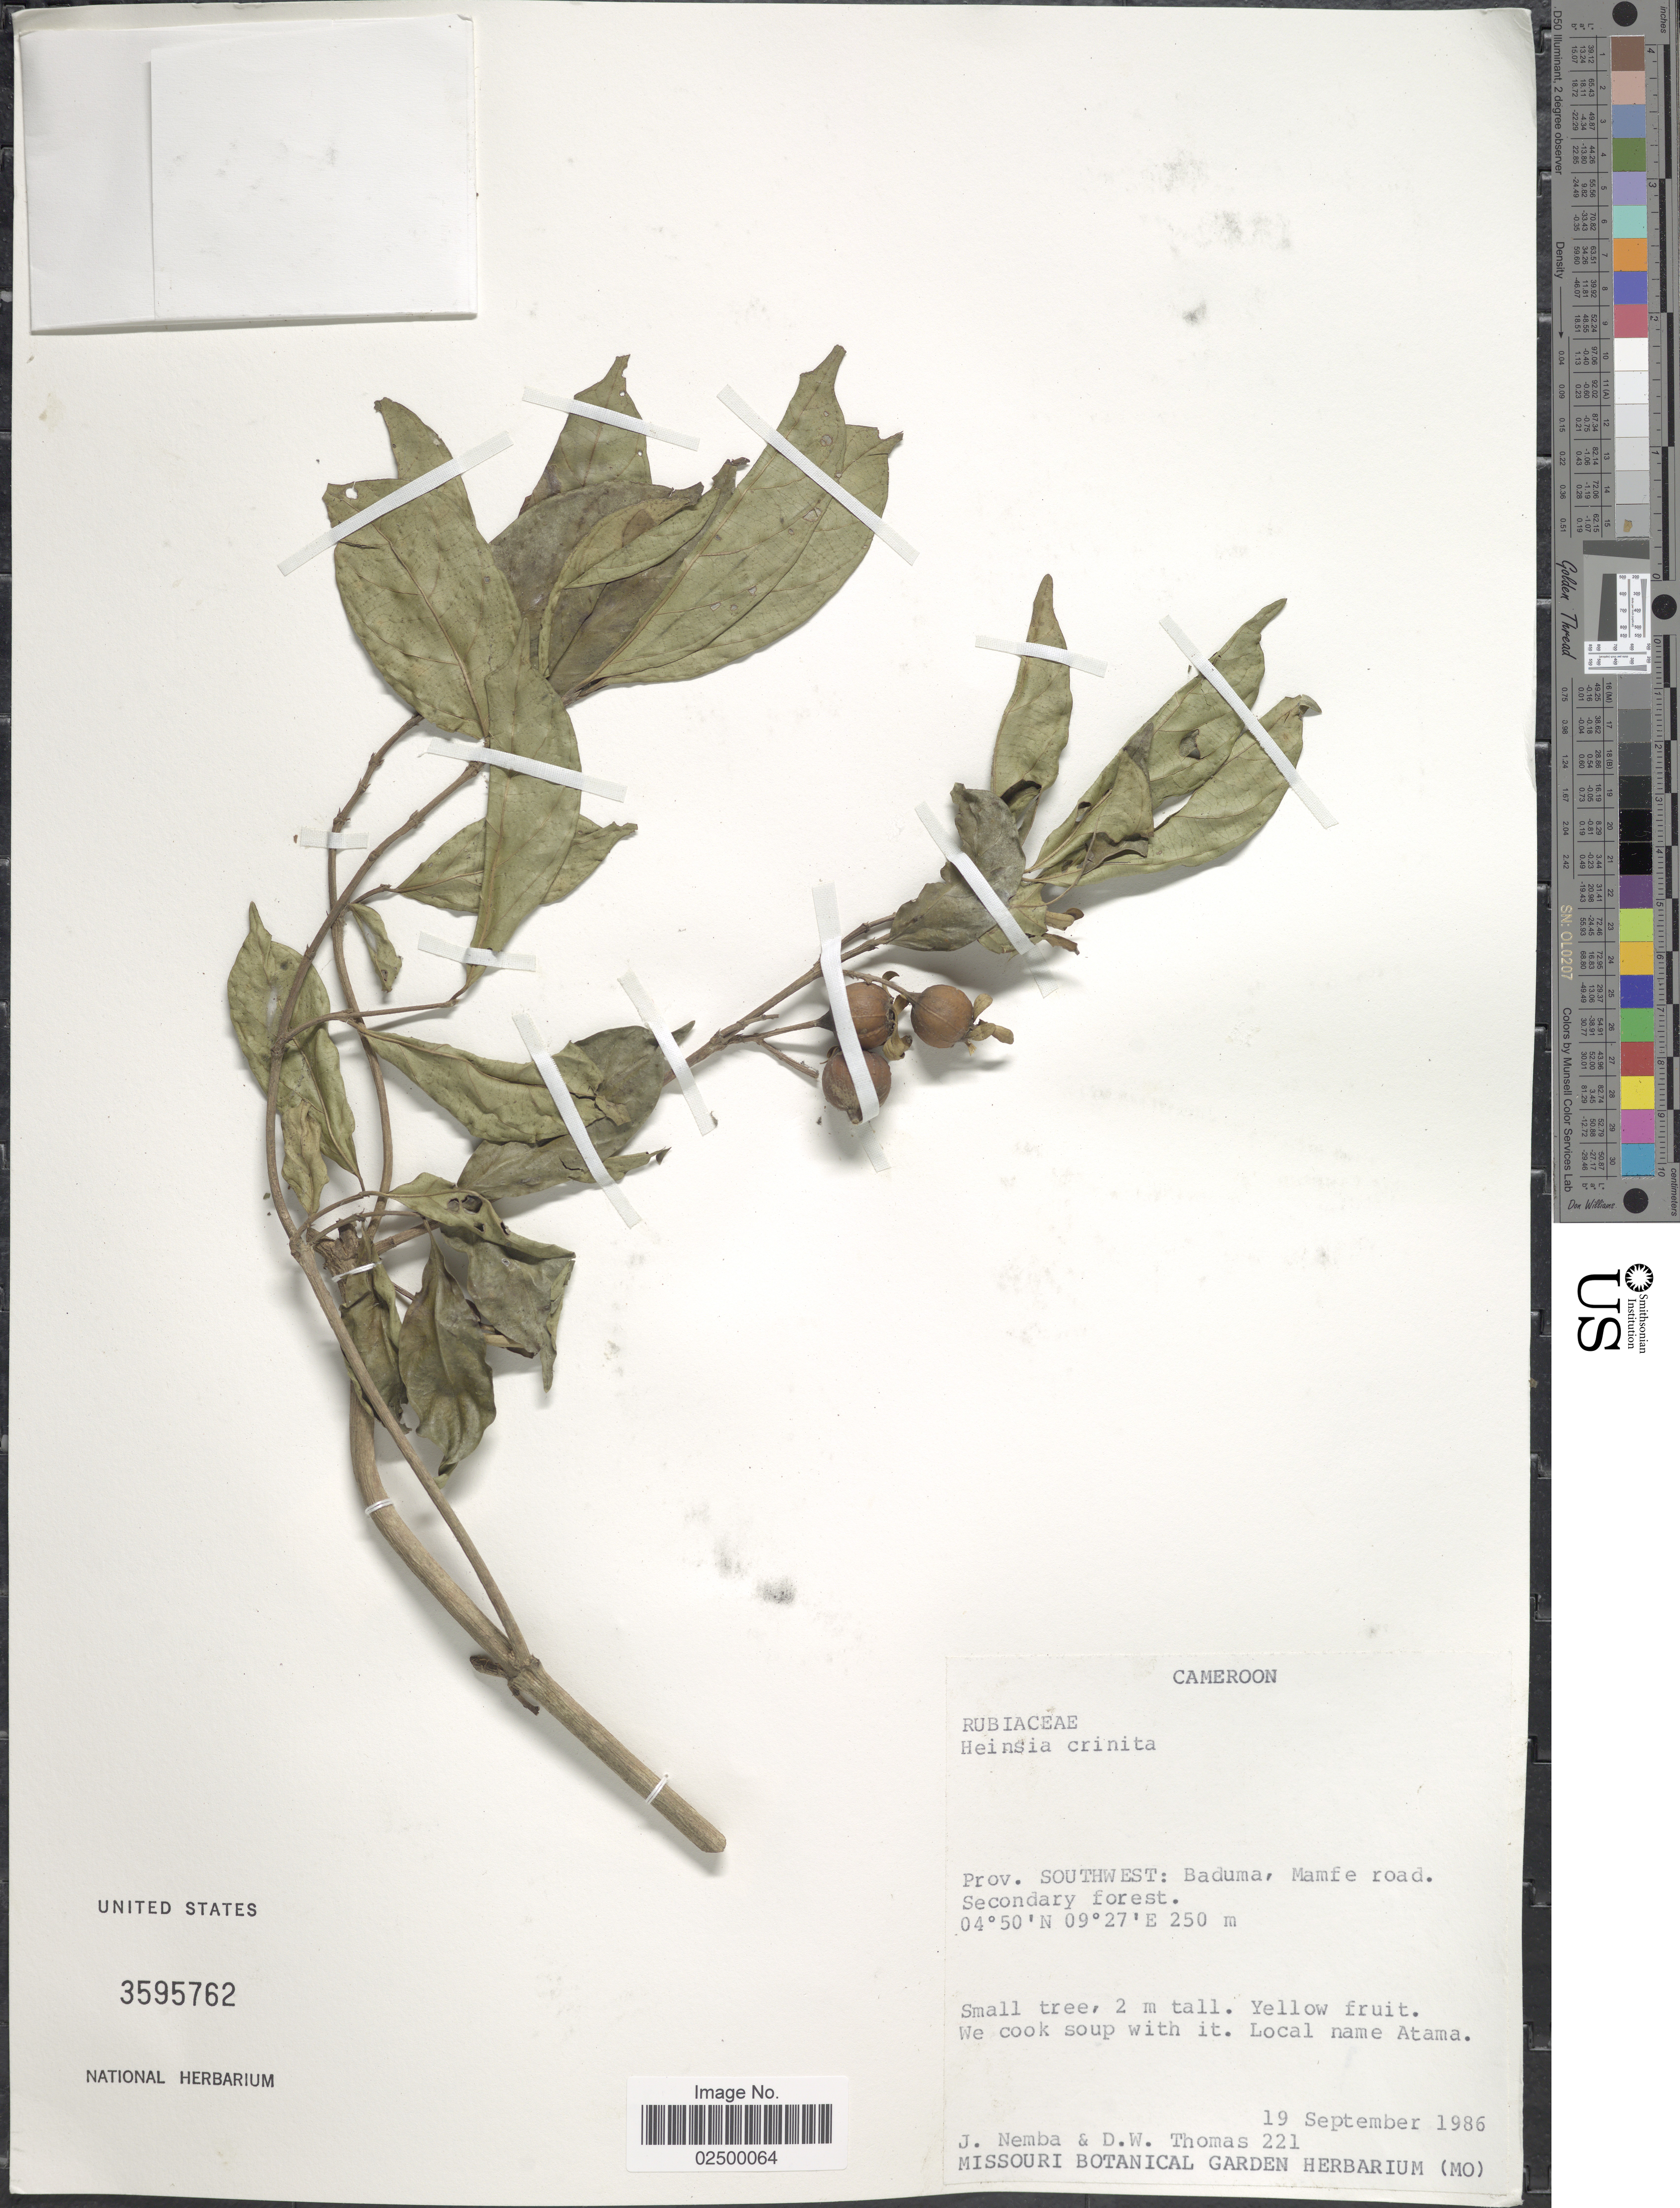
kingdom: Plantae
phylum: Tracheophyta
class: Magnoliopsida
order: Gentianales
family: Rubiaceae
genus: Heinsia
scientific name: Heinsia crinita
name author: (Afzel.) G. Taylor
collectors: J. Nemba & D. W. Thomas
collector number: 221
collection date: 1986-09-19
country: Cameroon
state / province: Sud-Ouest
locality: Prov. Southwest: Baduma, Mamfe road, secondary forest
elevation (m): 250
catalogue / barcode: US 3595762